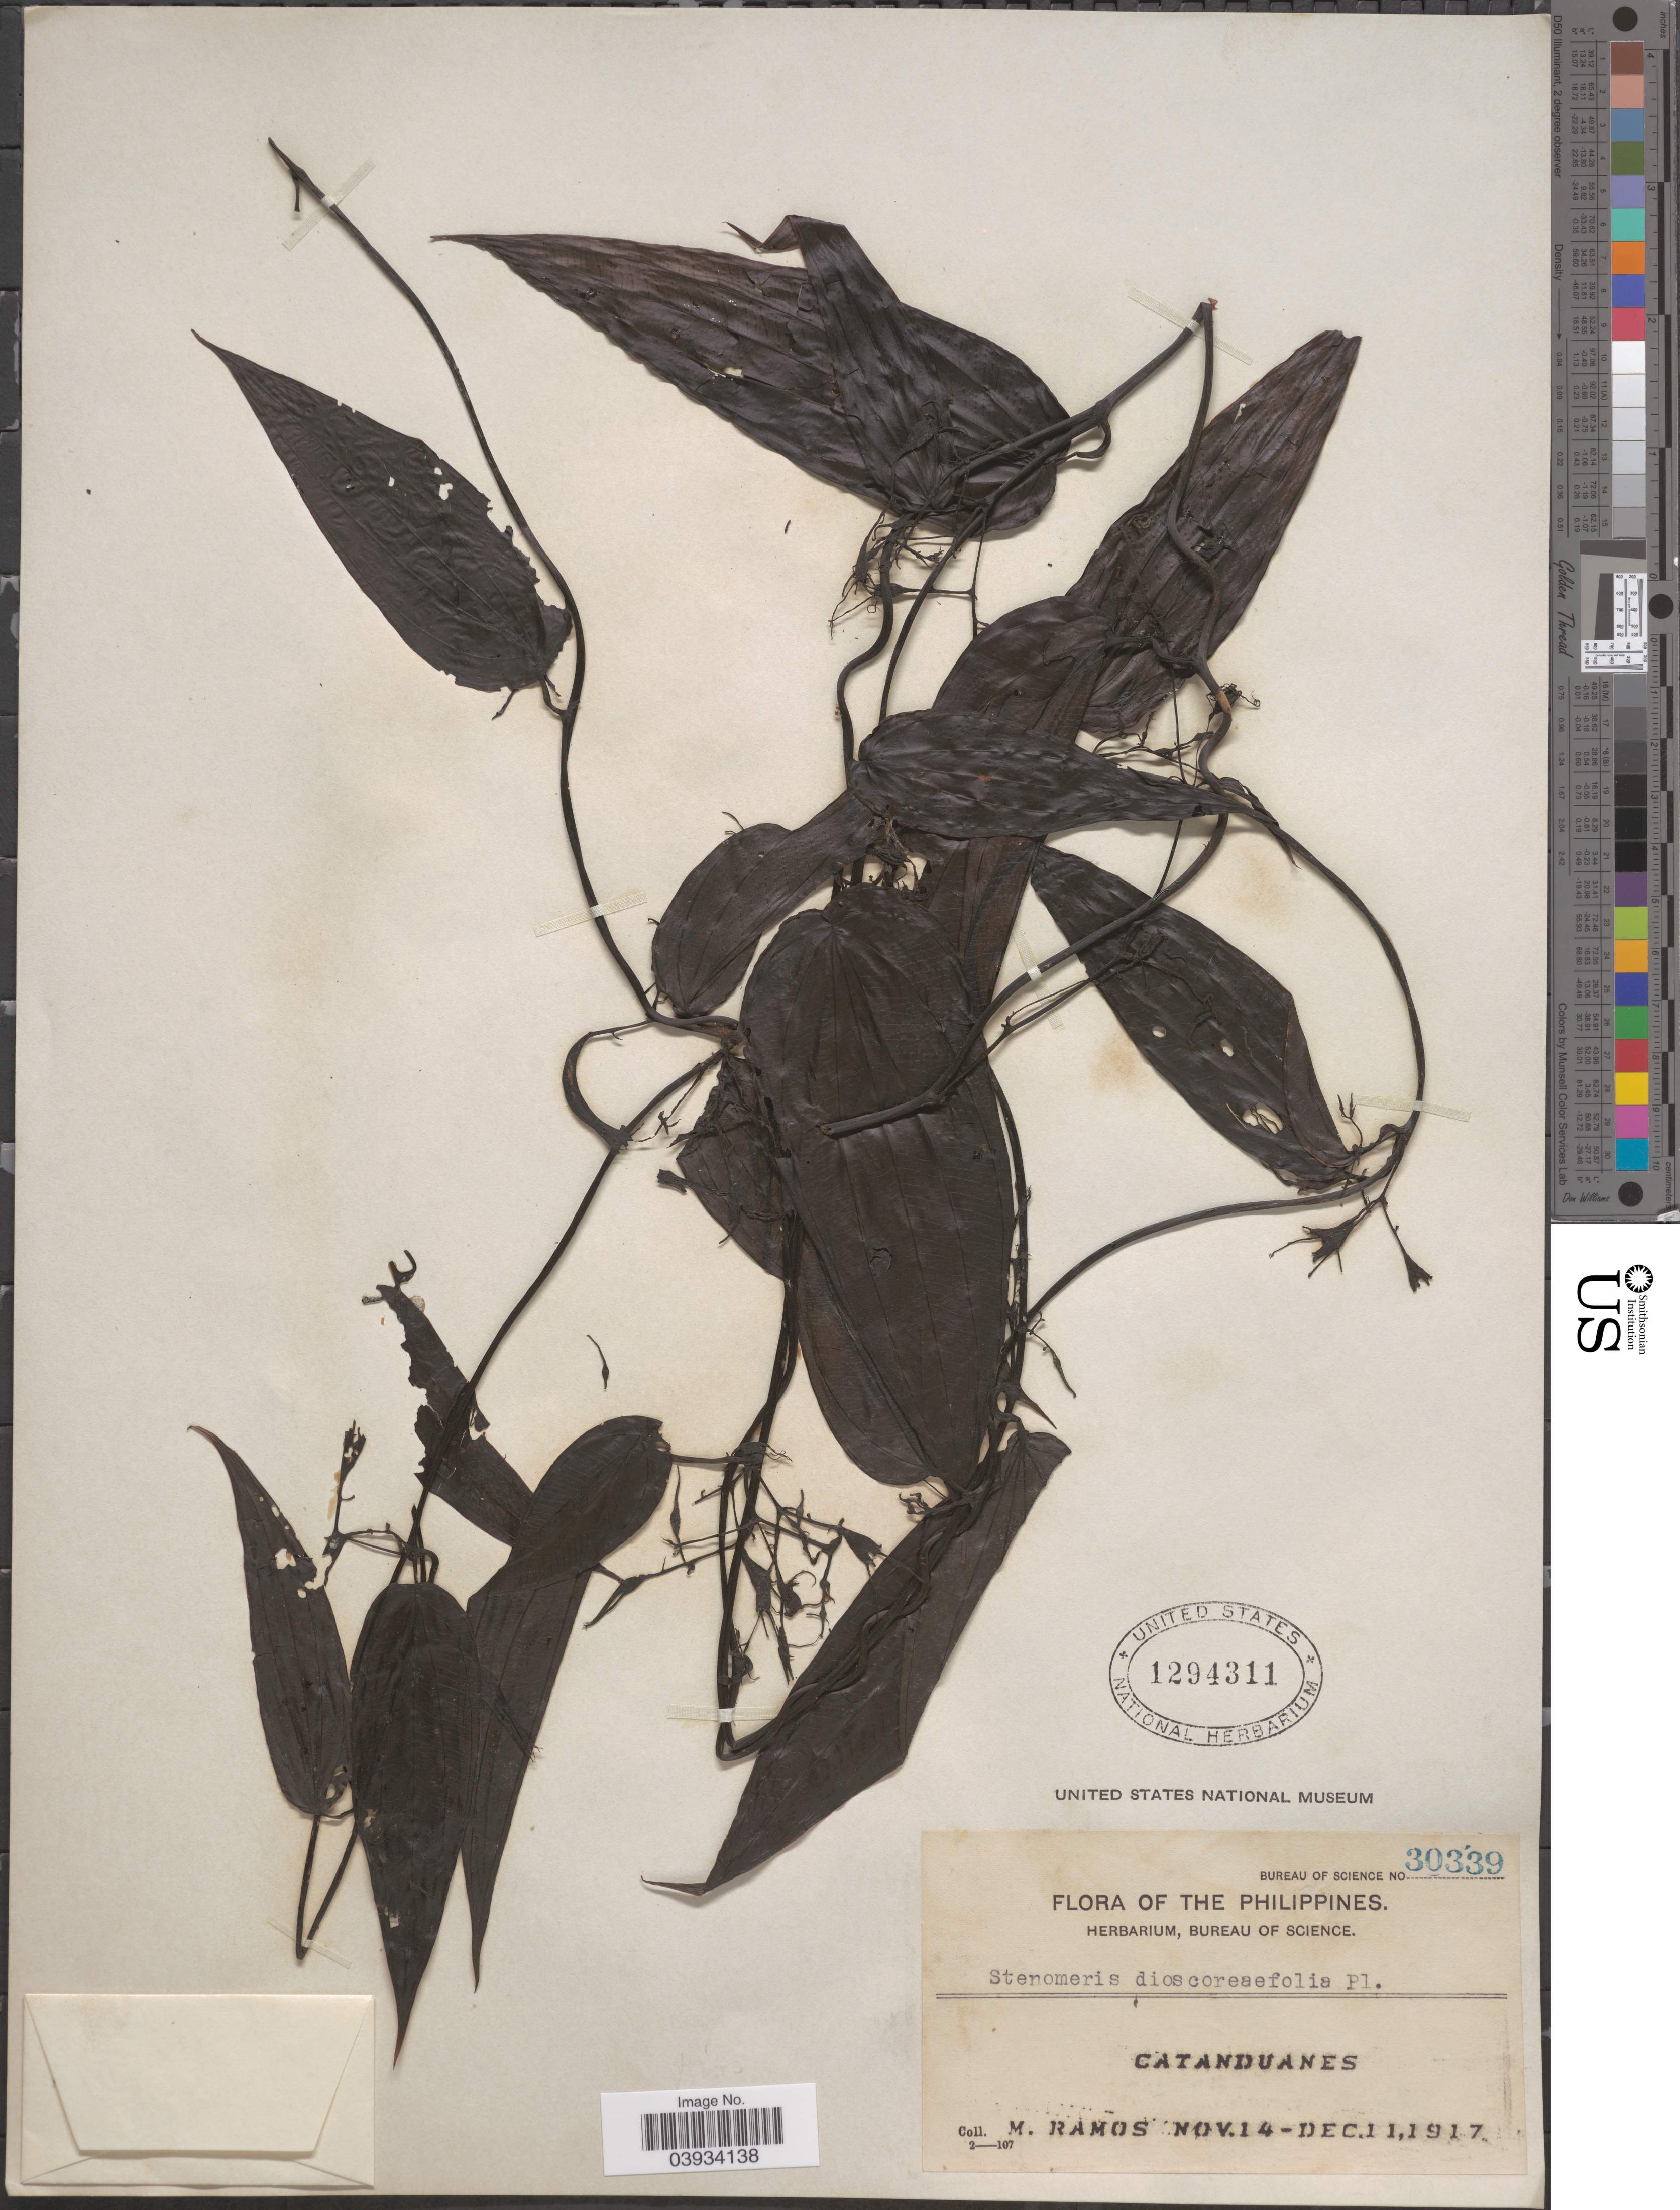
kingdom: Plantae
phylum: Tracheophyta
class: Liliopsida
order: Dioscoreales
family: Dioscoreaceae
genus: Stenomeris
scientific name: Stenomeris dioscoreifolia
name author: Planch.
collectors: M. Ramos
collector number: Bureau of Science 30339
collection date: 1917-11-14/1917-12-11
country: Philippines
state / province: Bicol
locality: Catanduanes.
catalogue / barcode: US 1294311